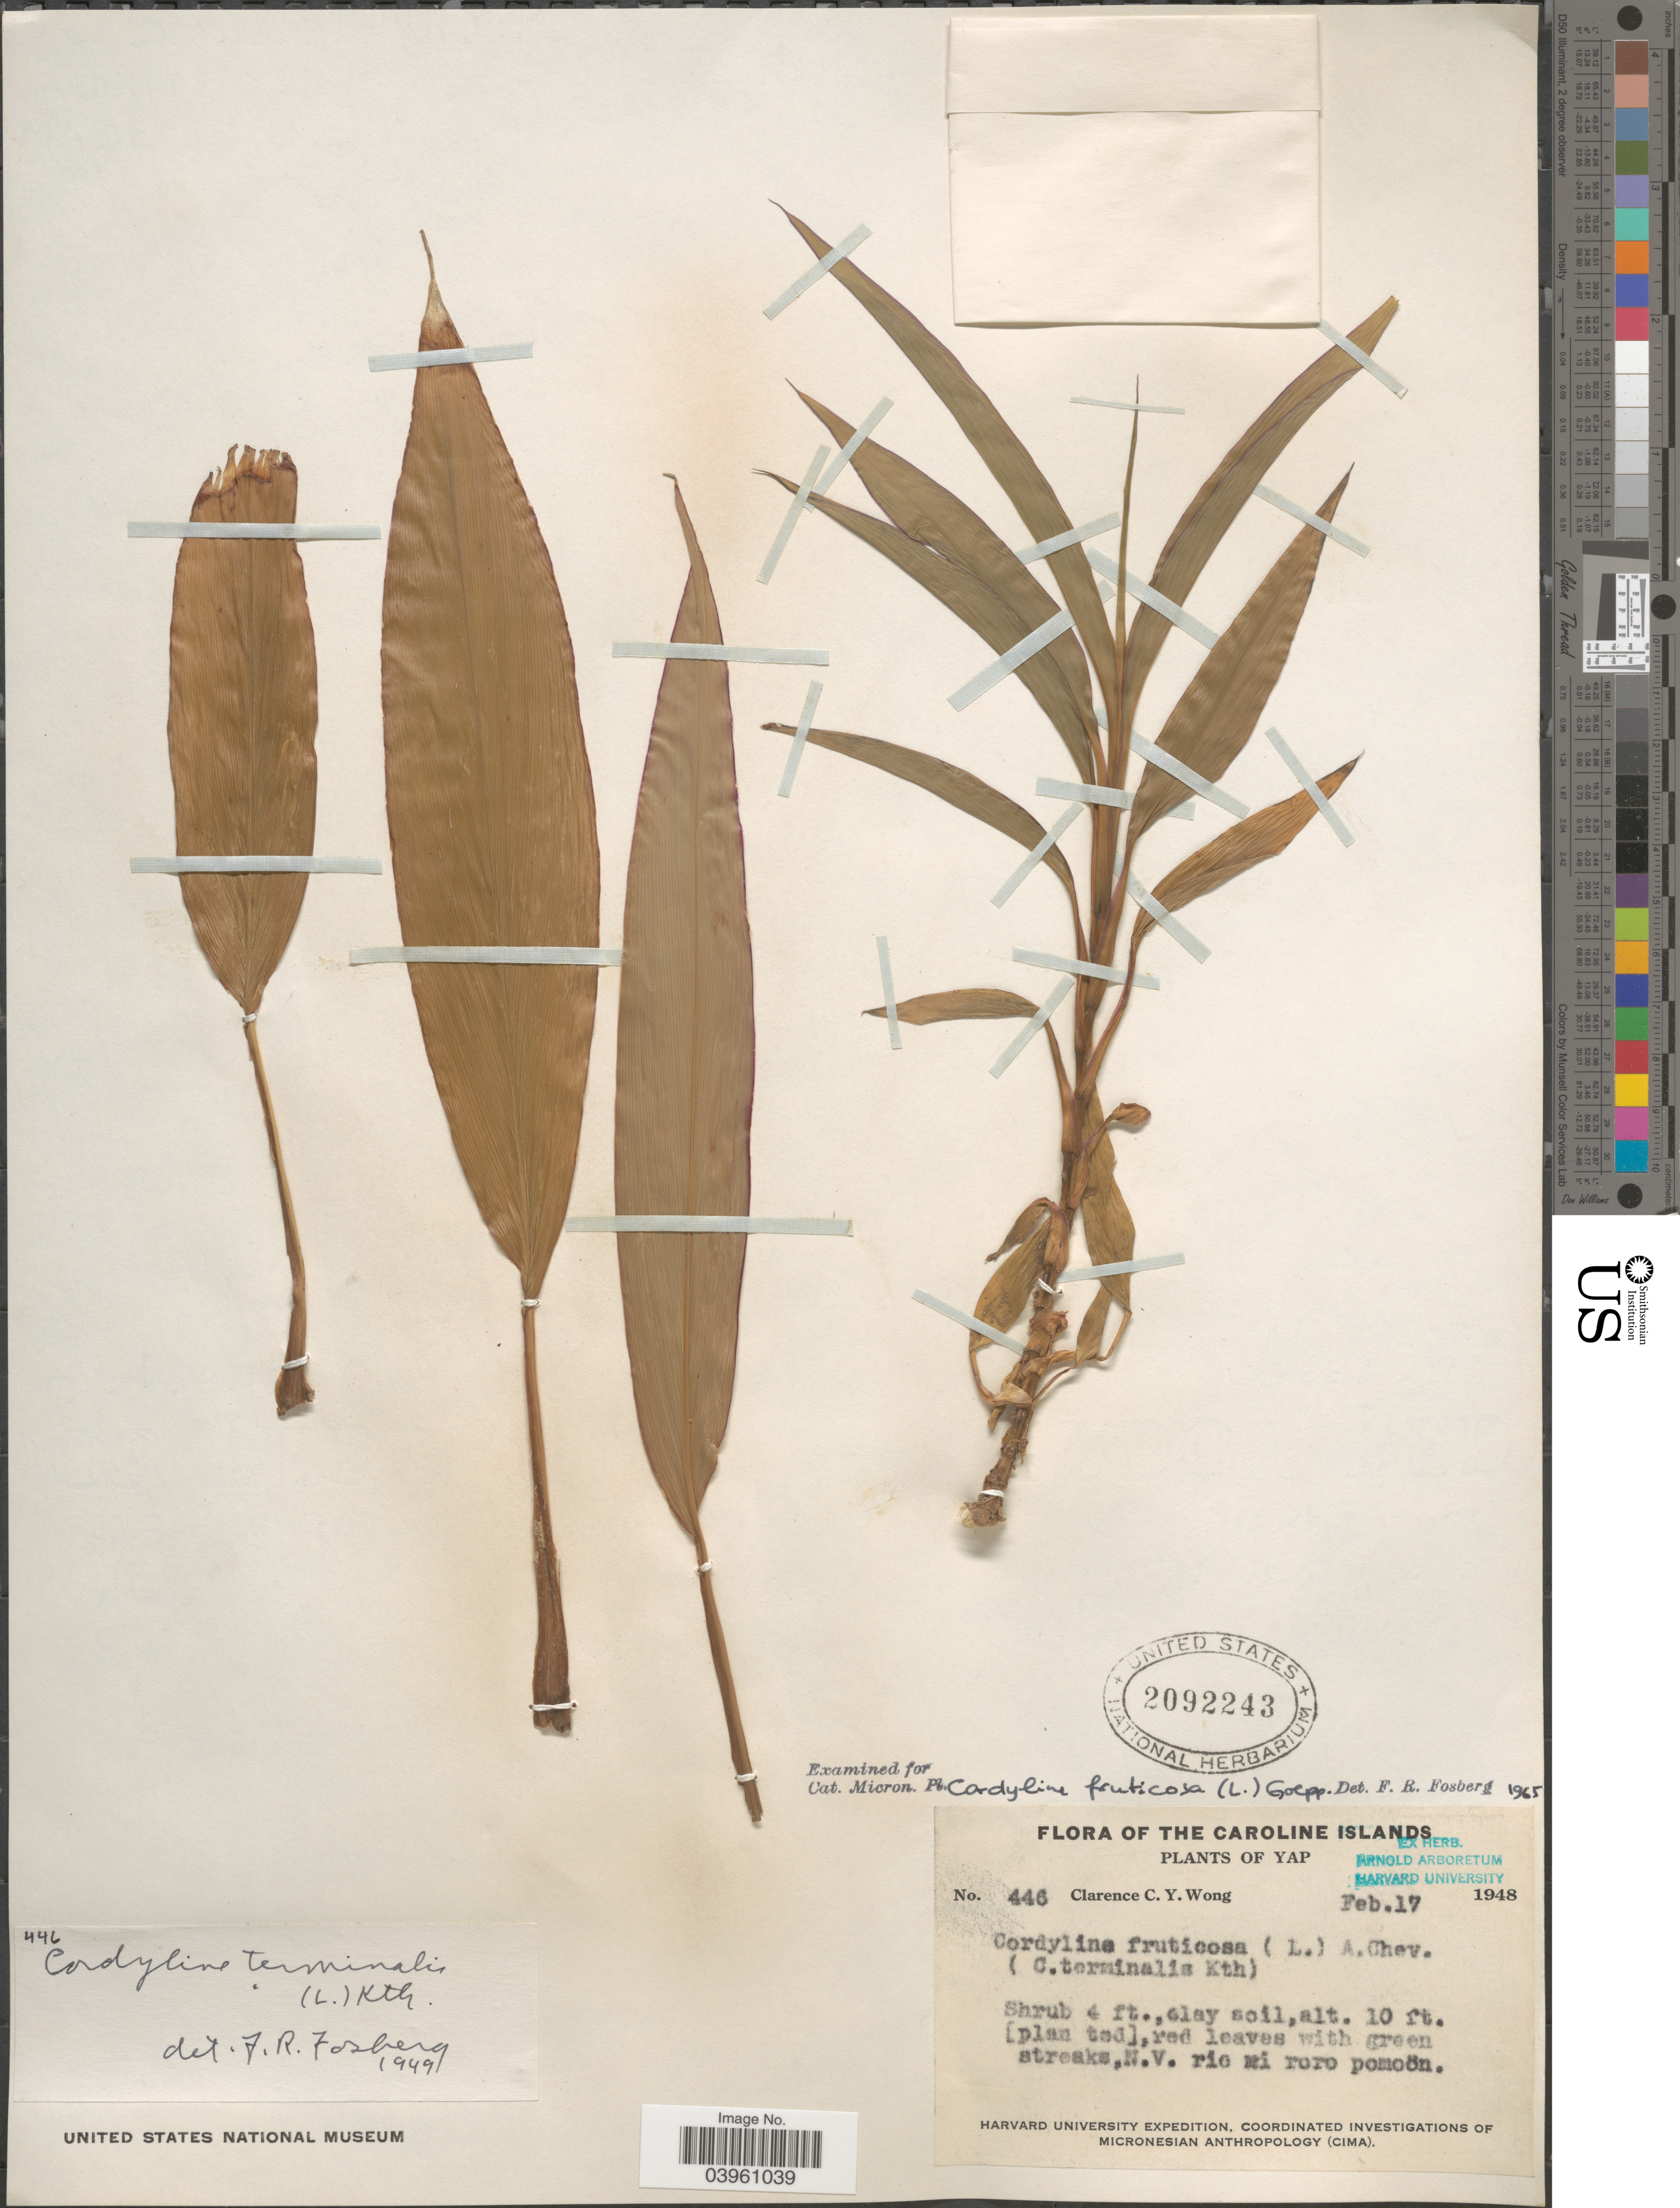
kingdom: Plantae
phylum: Tracheophyta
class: Liliopsida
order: Asparagales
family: Asparagaceae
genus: Cordyline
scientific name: Cordyline fruticosa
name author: (L.) A. Chev.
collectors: C. Y. C. Wong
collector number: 446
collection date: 1948-02-17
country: Micronesia, Federated States of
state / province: Yap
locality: The Caroline Islands.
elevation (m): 3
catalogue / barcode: US 2092243